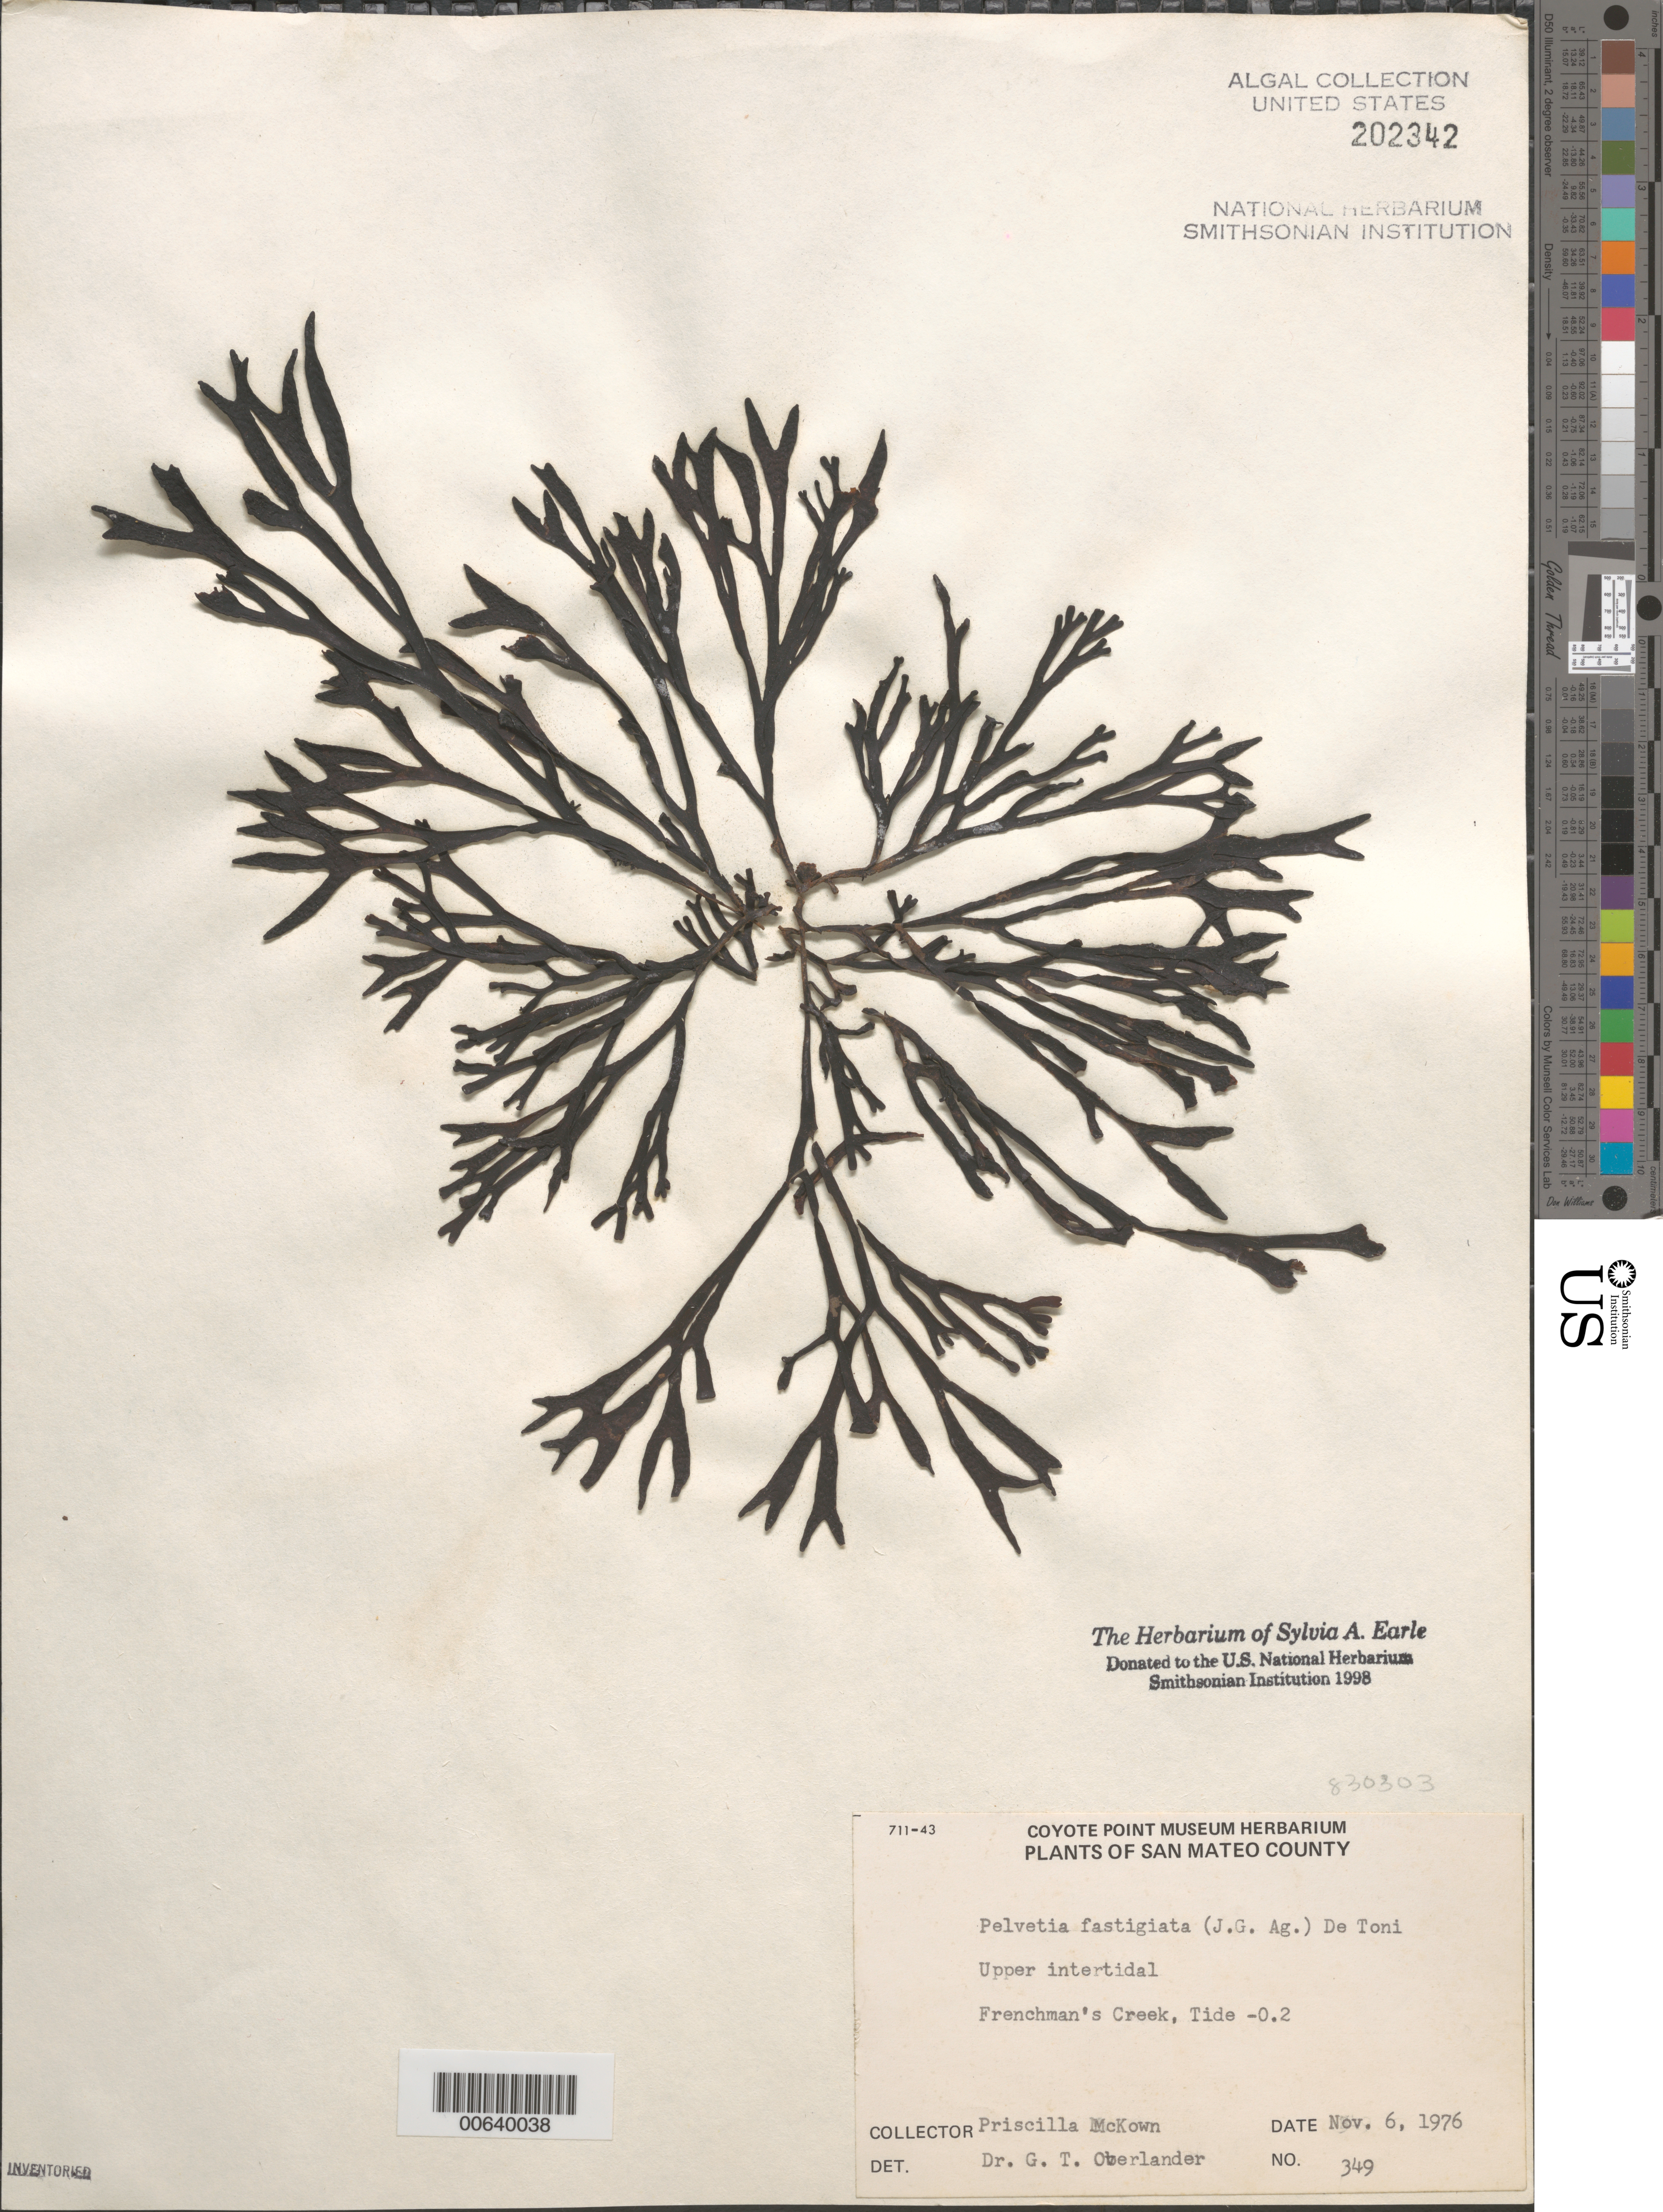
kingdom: Chromista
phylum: Ochrophyta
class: Phaeophyceae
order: Fucales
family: Fucaceae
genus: Silvetia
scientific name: Silvetia compressa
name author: (J. Agardh) E.A. Serrão et al.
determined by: Algae name updating Project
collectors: P. McKown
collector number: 349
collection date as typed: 06 Nov 1976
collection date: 1976-11-06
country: United States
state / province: California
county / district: San Mateo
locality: Frenchman's Creek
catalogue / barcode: US 202342